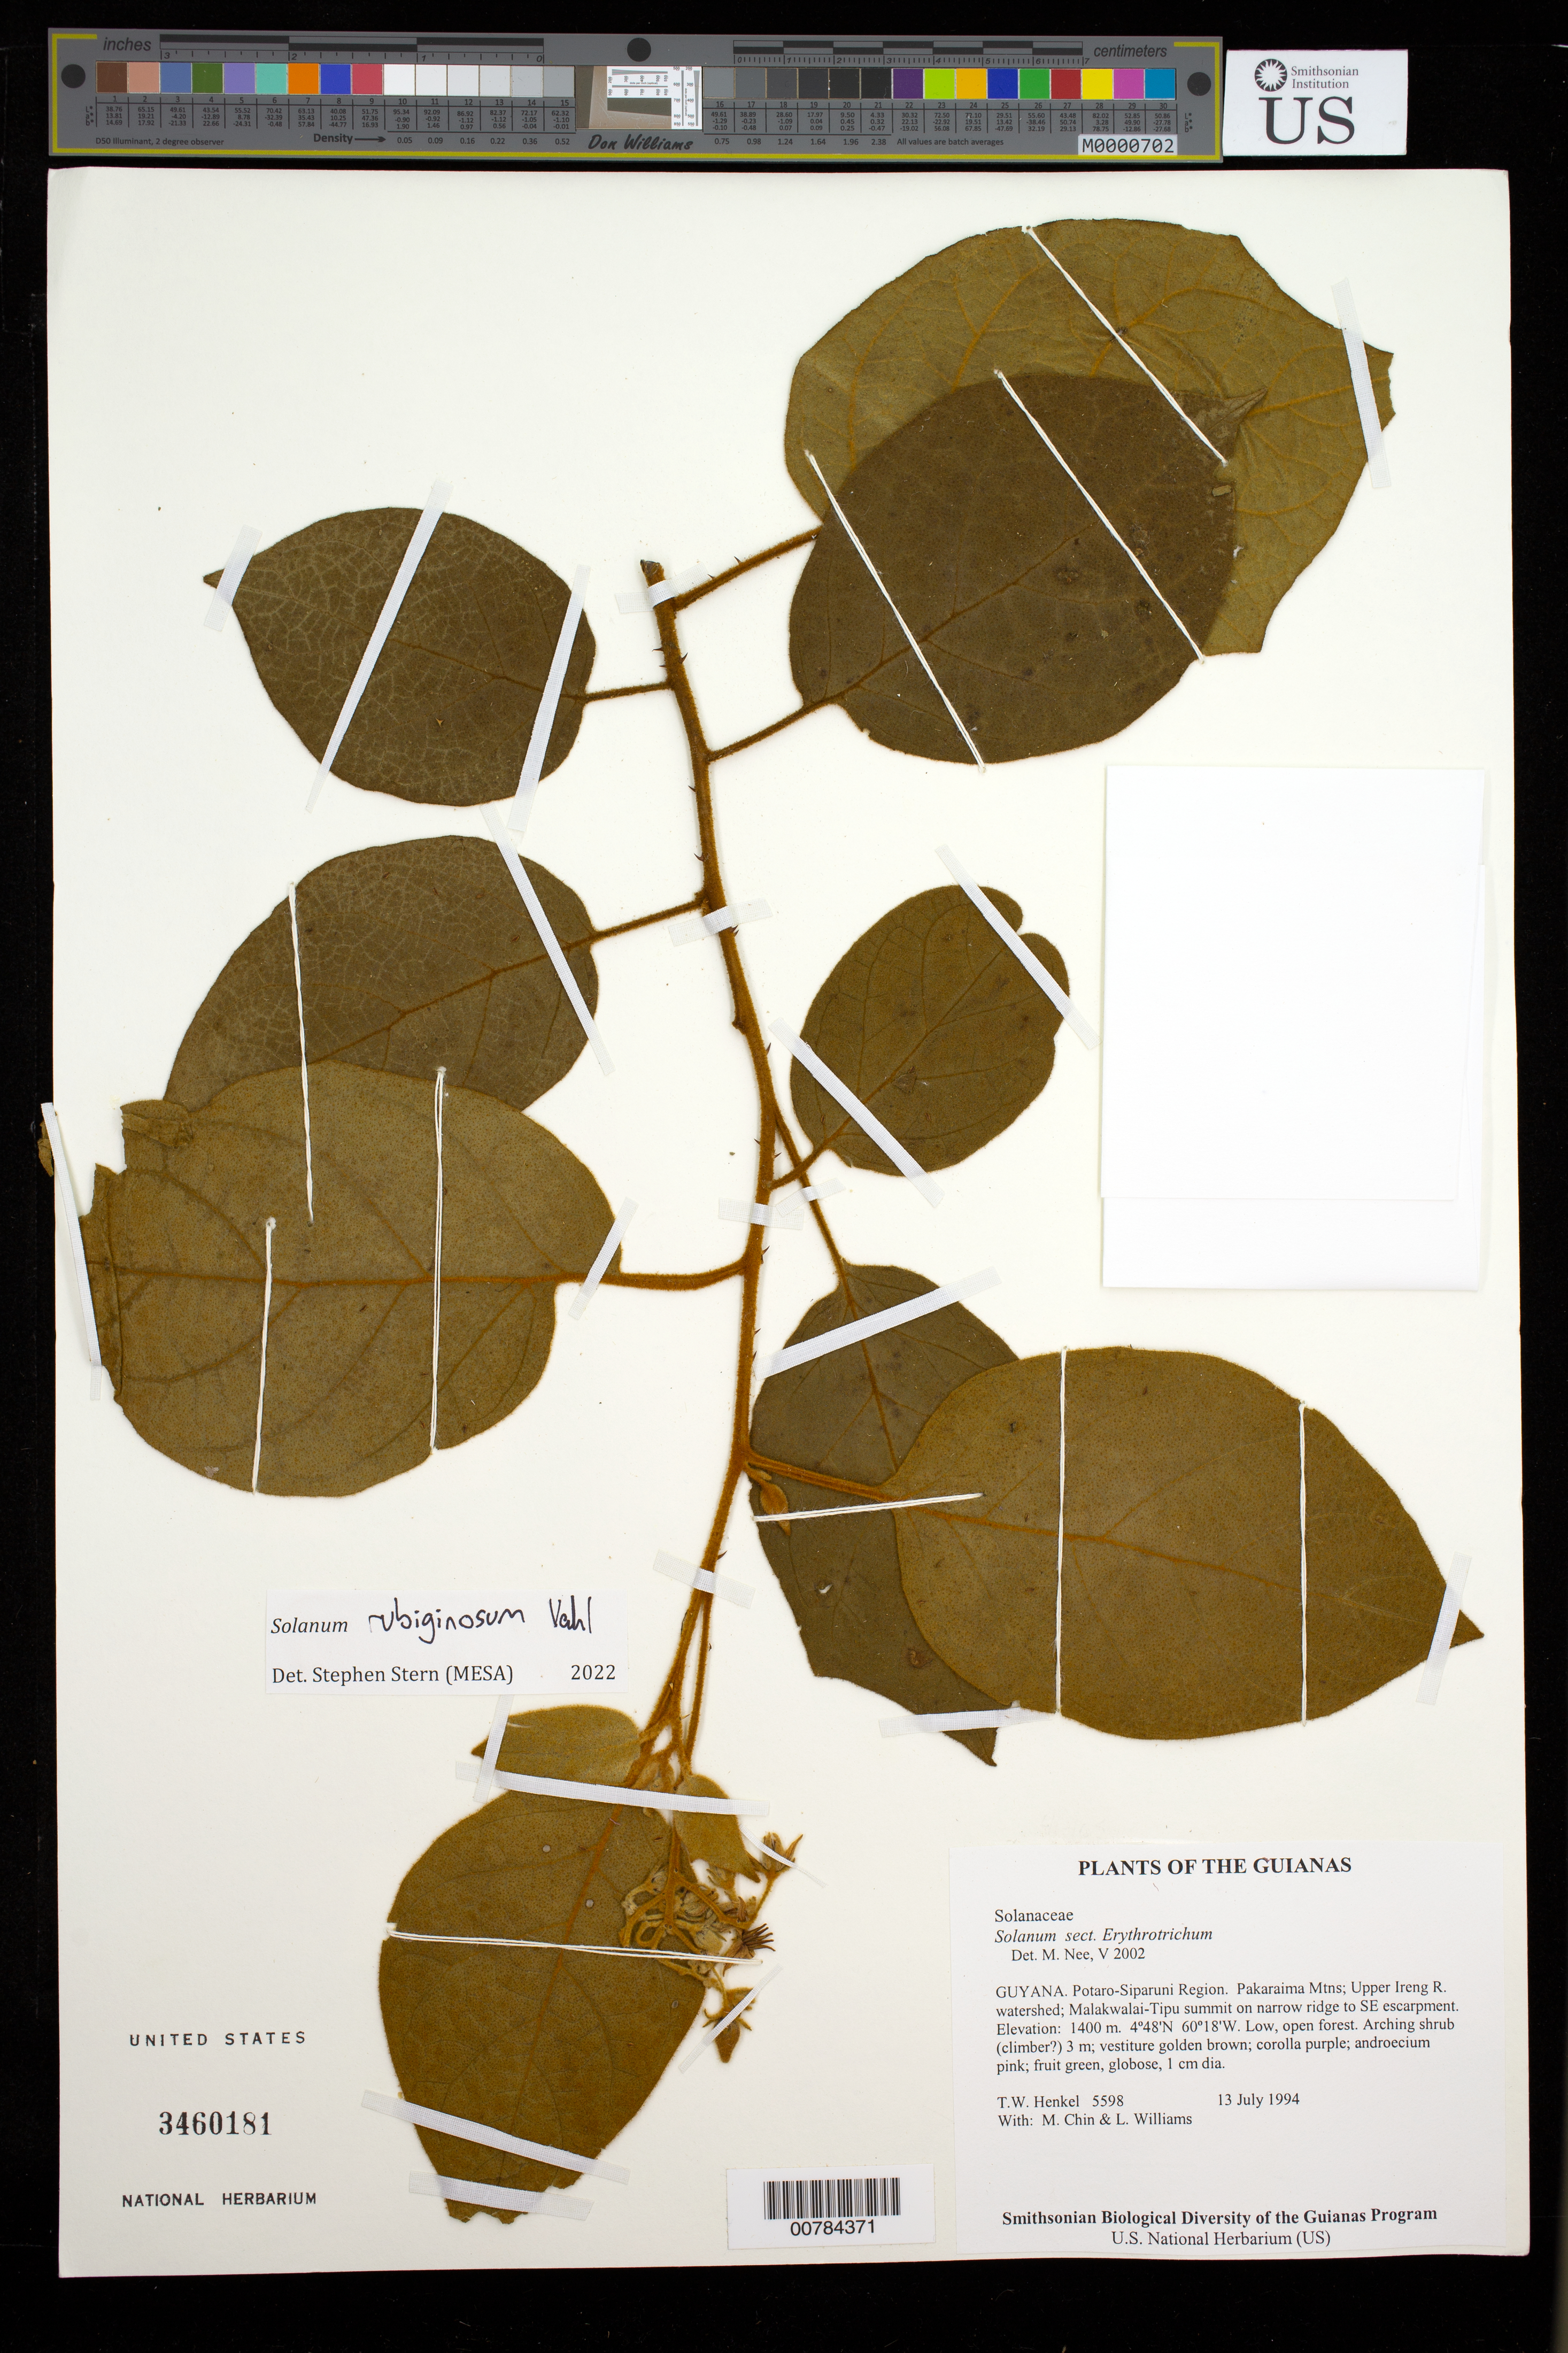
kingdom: Plantae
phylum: Tracheophyta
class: Magnoliopsida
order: Solanales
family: Solanaceae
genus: Solanum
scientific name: Solanum rubiginosum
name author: Vahl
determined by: Stern, S. R., (UT)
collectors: T. Henkel, M. Chin & L. Williams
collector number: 5598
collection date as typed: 7 Jul 1994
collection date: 1994-07-07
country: Guyana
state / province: Potaro-Siparuni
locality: Pakaraima Mtns; Upper Ireng R. watershed; Malakwalai-Tipu summit on narrow ridge to SE escarpment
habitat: Low, open forest.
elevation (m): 1400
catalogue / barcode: US 3460181